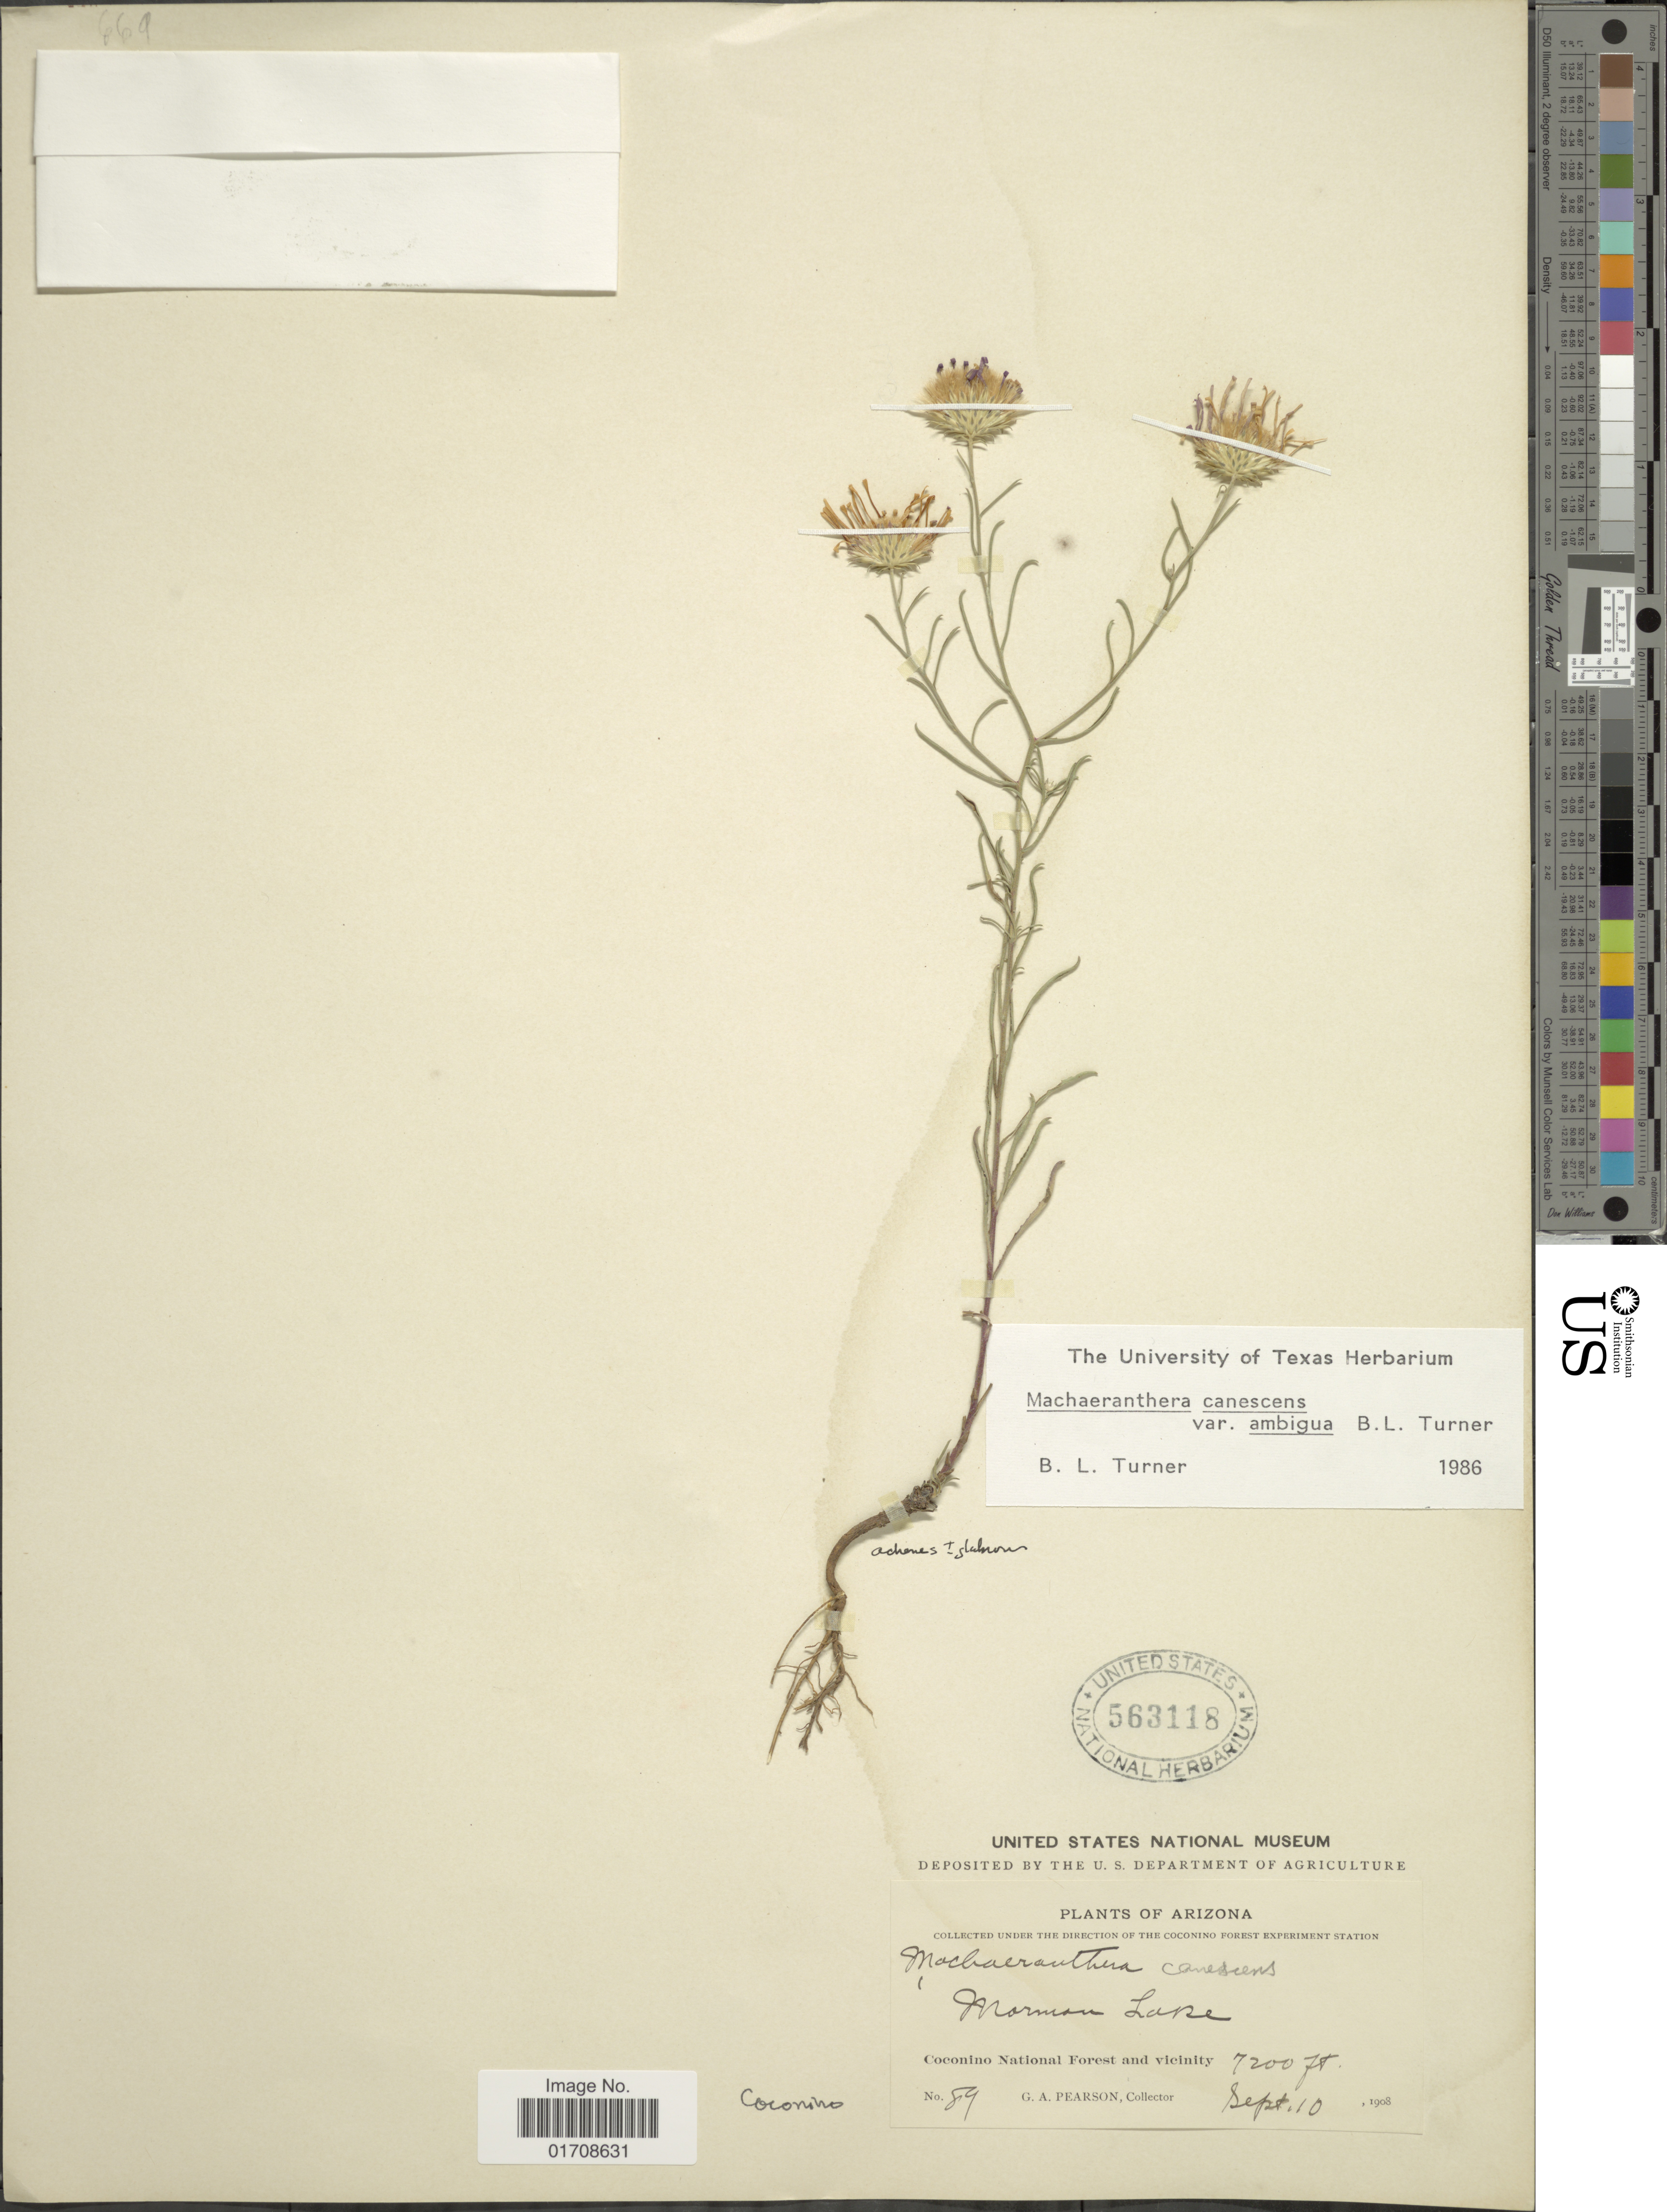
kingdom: Plantae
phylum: Tracheophyta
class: Magnoliopsida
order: Asterales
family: Asteraceae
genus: Machaeranthera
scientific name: Machaeranthera canescens var. ambigua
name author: (B.L. Turner) B.L. Turner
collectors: G. A. Pearson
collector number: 89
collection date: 1908-09-10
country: United States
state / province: Arizona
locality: Morman Lake, Coconino National Forest and vicinity, Coconino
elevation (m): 2195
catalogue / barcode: US 563118